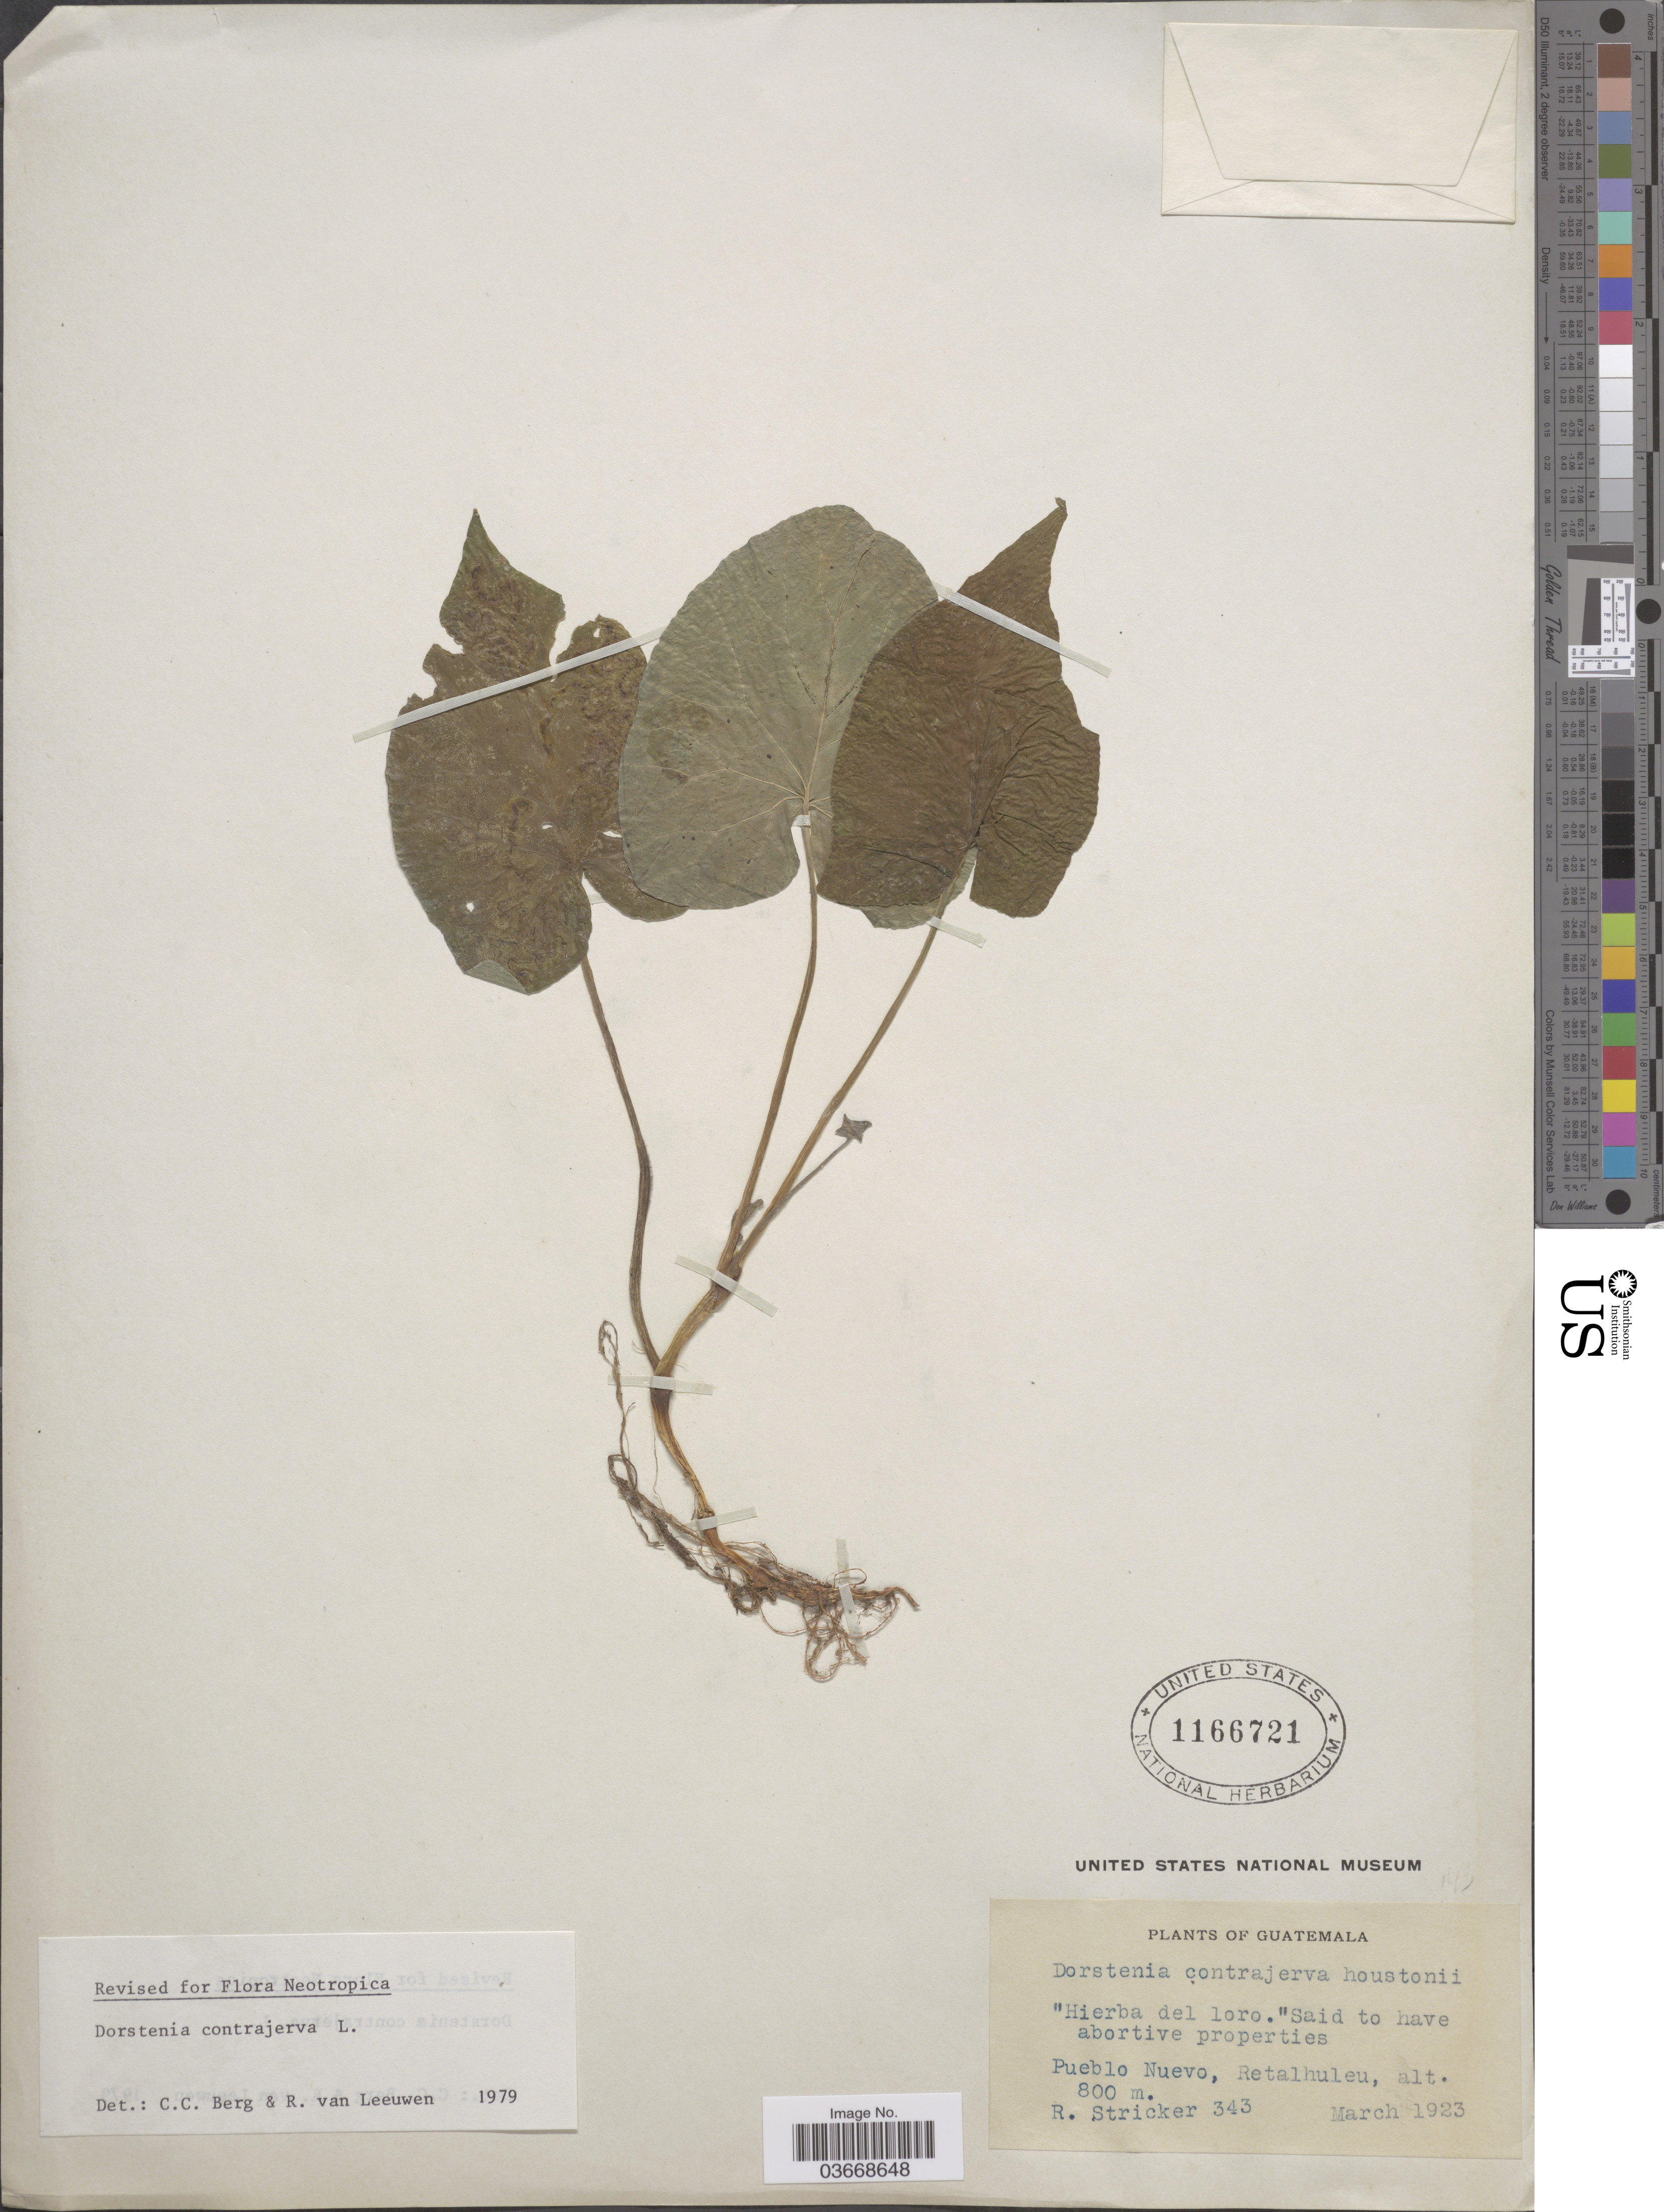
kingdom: Plantae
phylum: Tracheophyta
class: Magnoliopsida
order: Rosales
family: Moraceae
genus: Dorstenia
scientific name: Dorstenia contrajerva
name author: L.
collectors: R. Stricker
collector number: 343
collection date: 1923-03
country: Guatemala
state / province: Retalhuleu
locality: Pueblo Nuevo.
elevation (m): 800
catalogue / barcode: US 1166721